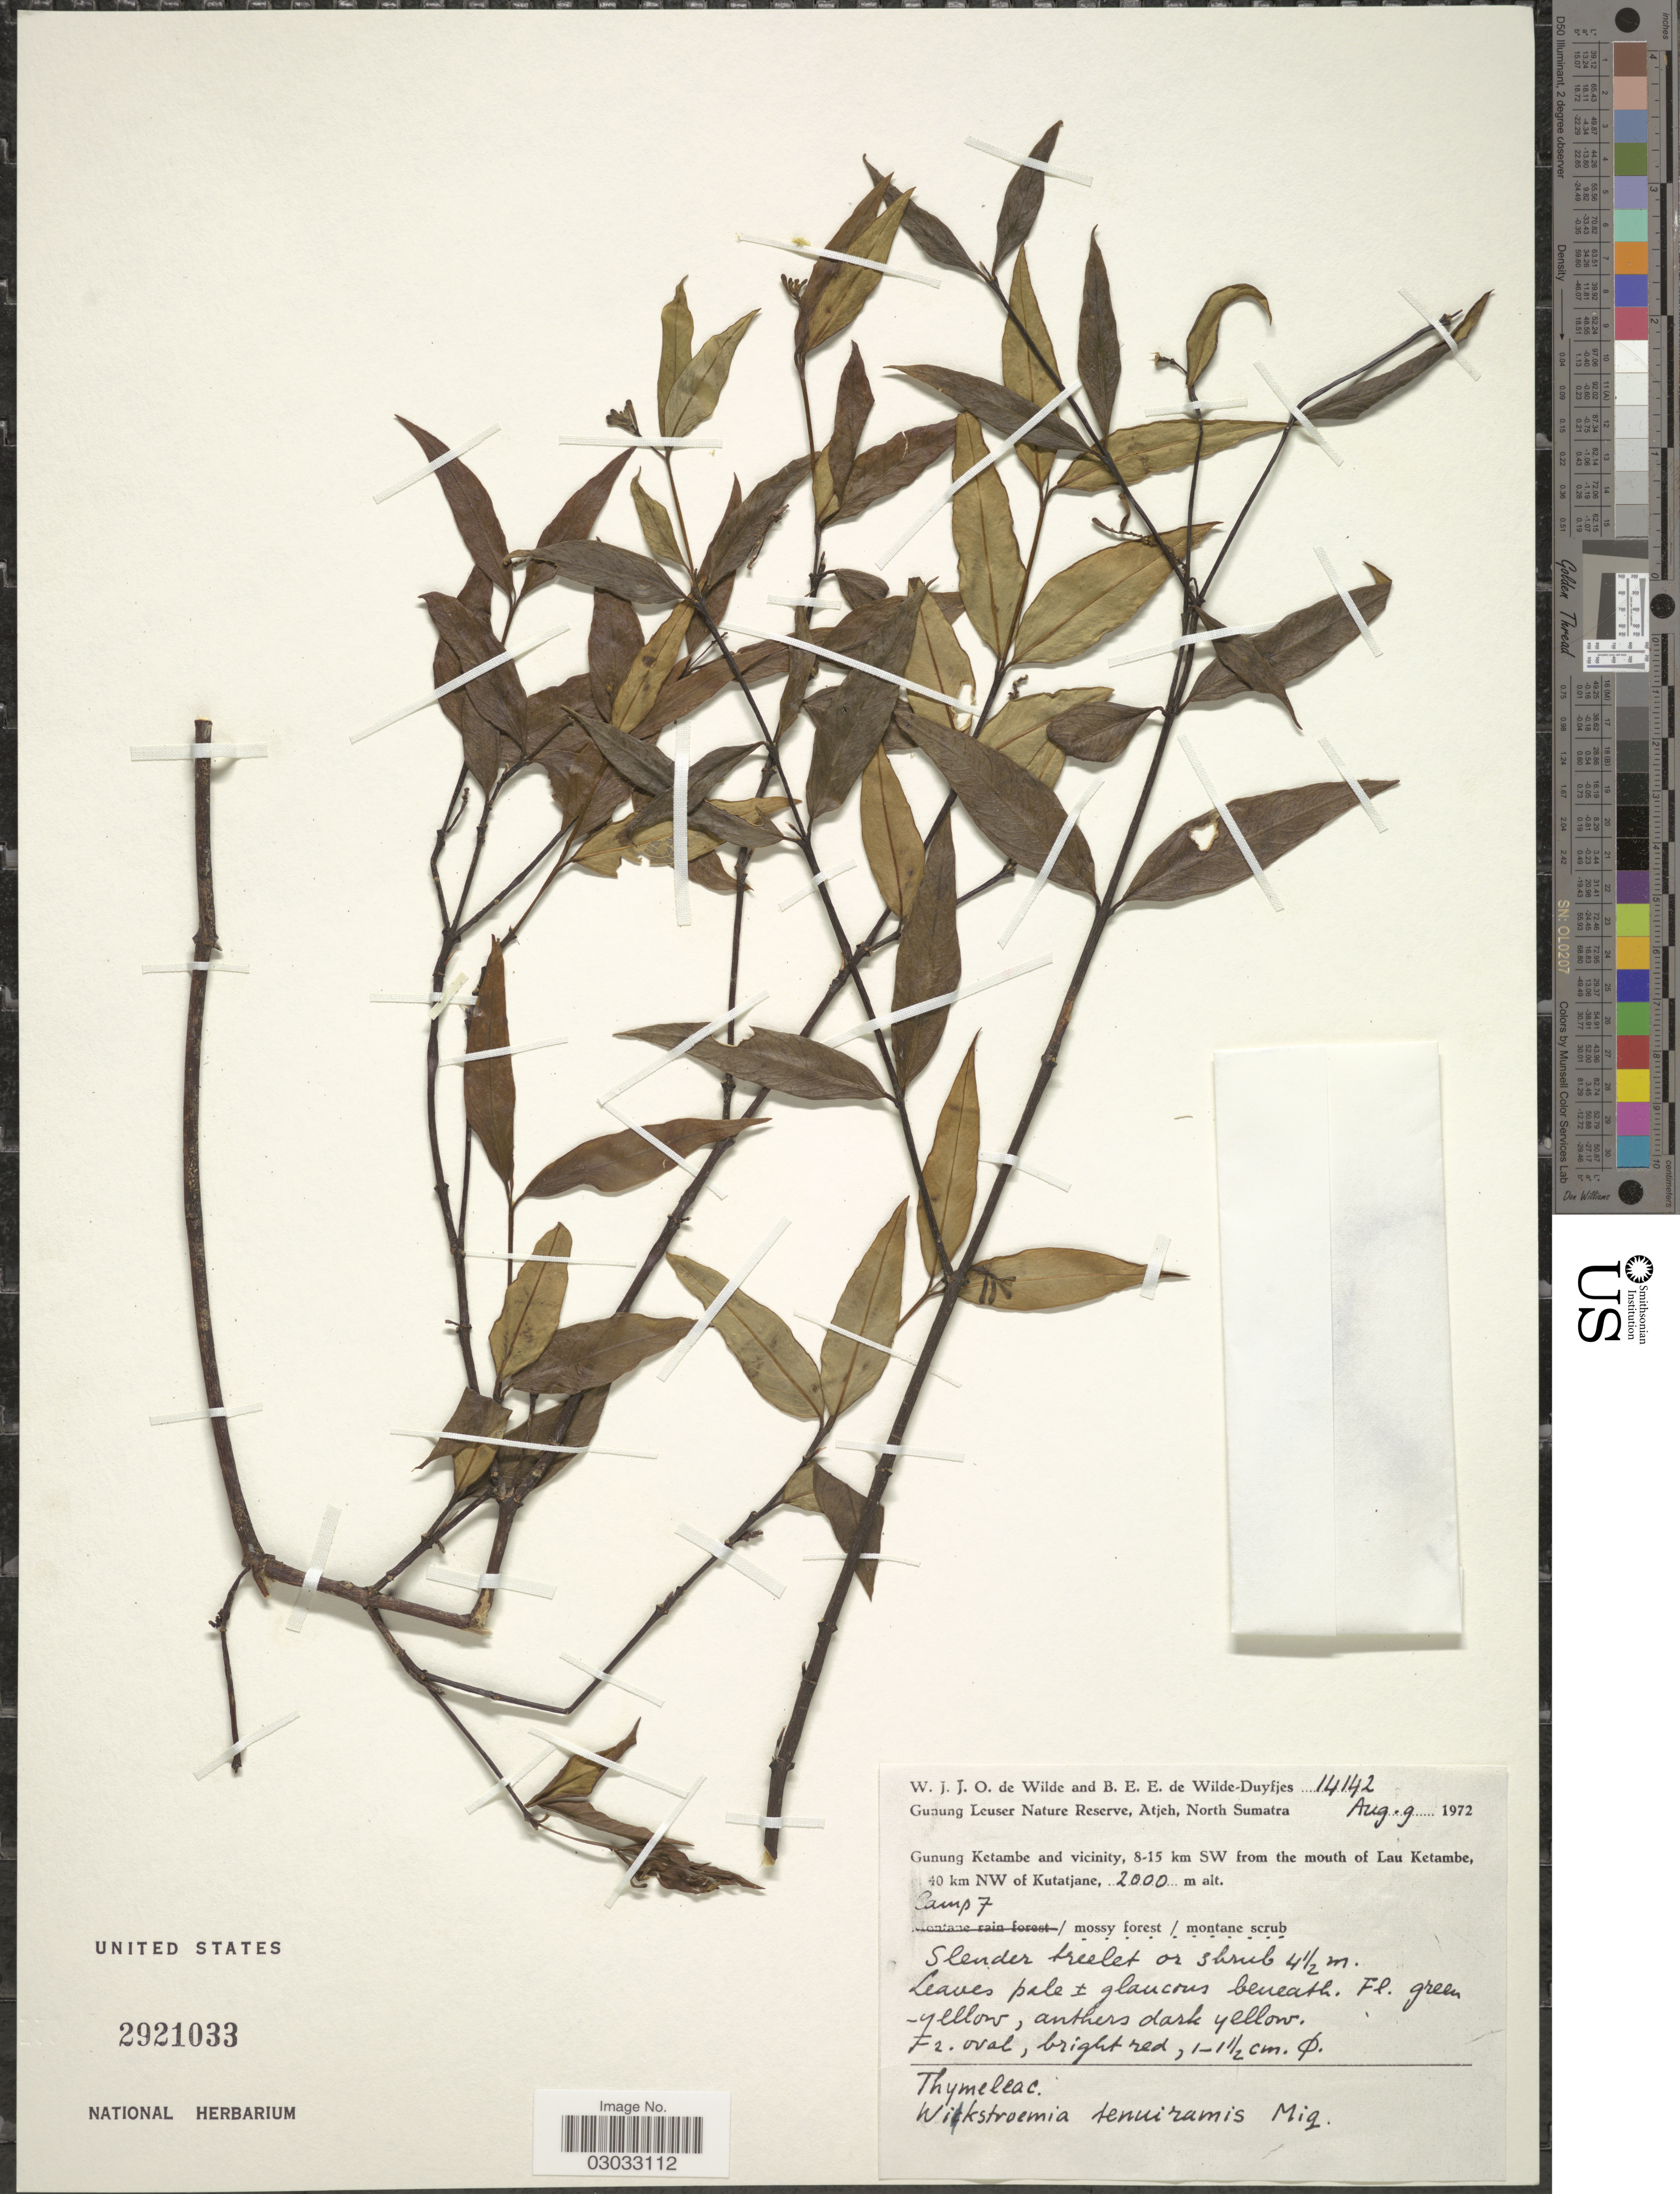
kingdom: Plantae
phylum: Tracheophyta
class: Magnoliopsida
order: Malvales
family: Thymelaeaceae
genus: Wikstroemia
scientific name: Wikstroemia tenuiramis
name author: Miq.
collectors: W. J. de Wilde & B. E. de Wilde-Duyfjes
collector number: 14142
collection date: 1972-08-09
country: Indonesia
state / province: Sumatra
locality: Gunung Leuser Nature Reserve, Atjeh, North Sumatra, Gunung Ketambe and vicinity, 8-15 km SW from the mouth of Lau Ketambe, 40 km NW of Kutatjane. Camp 7.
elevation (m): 2000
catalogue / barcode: US 2921033